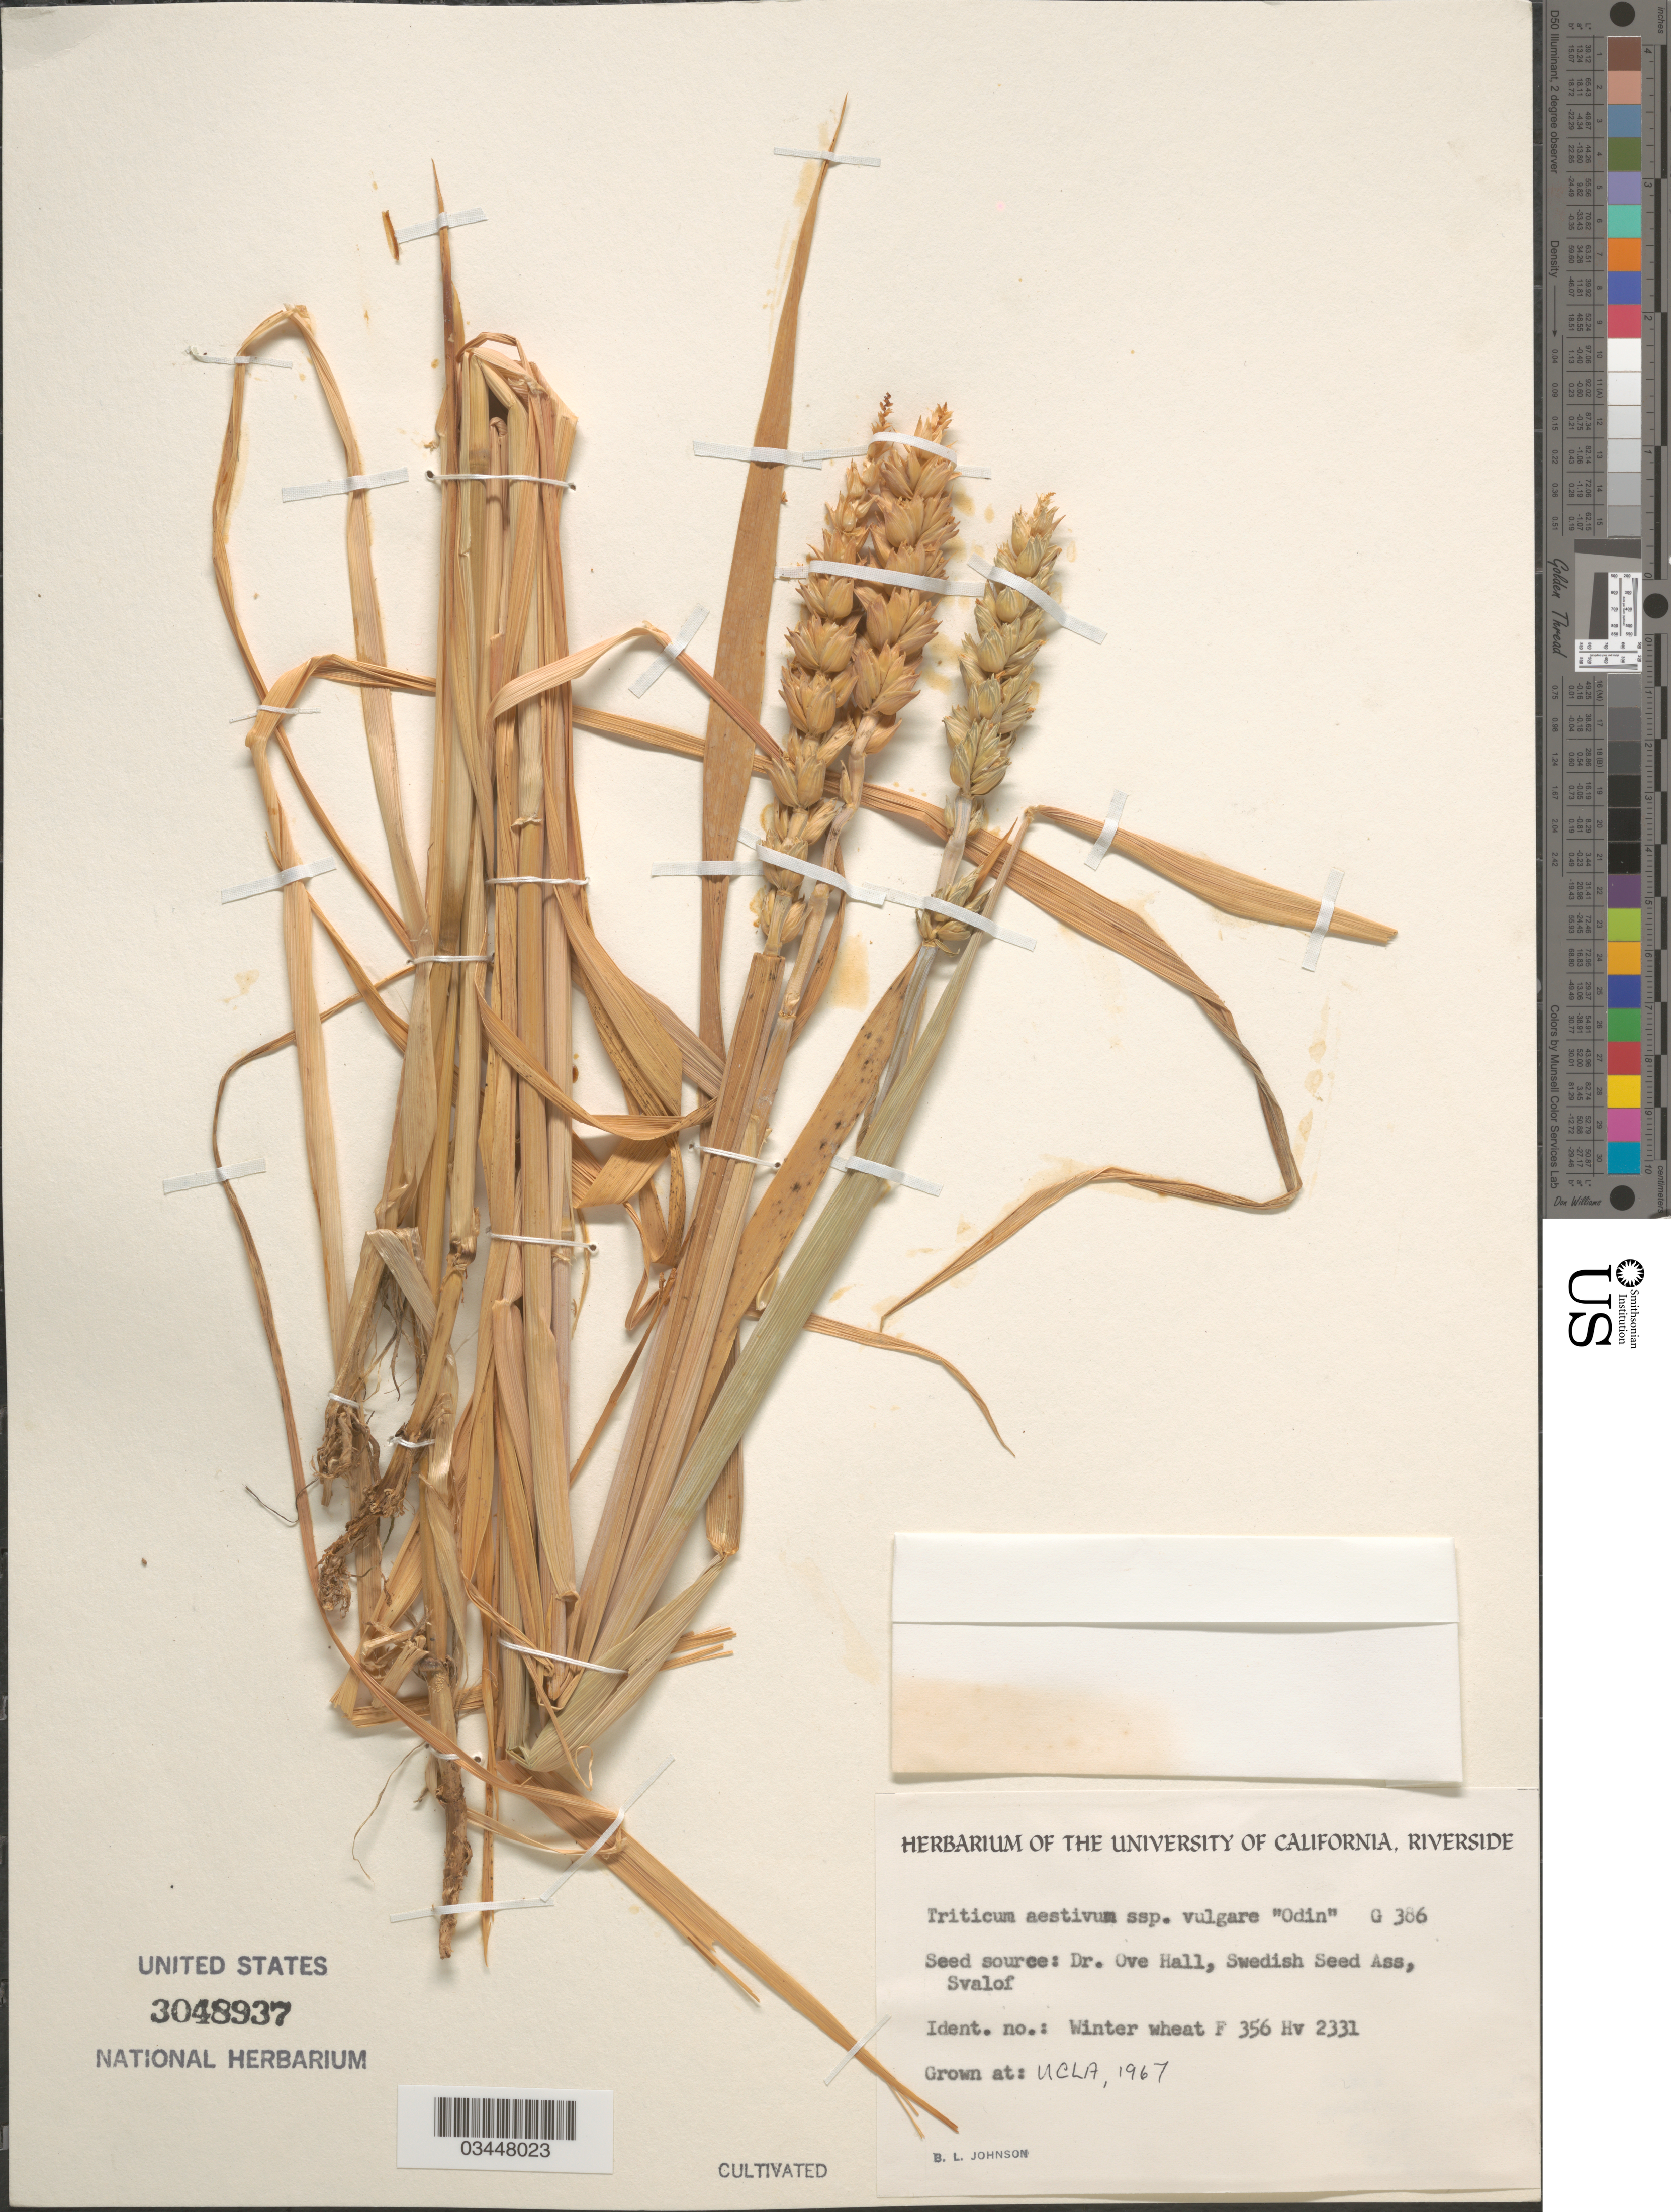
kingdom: Plantae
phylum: Tracheophyta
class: Liliopsida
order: Poales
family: Poaceae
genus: Triticum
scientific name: Triticum aestivum subsp. vulgare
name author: (Vill.) Thell.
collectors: B. Johnson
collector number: G386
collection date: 1967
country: United States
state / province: California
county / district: Los Angeles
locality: UCLA.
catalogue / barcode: US 3048937